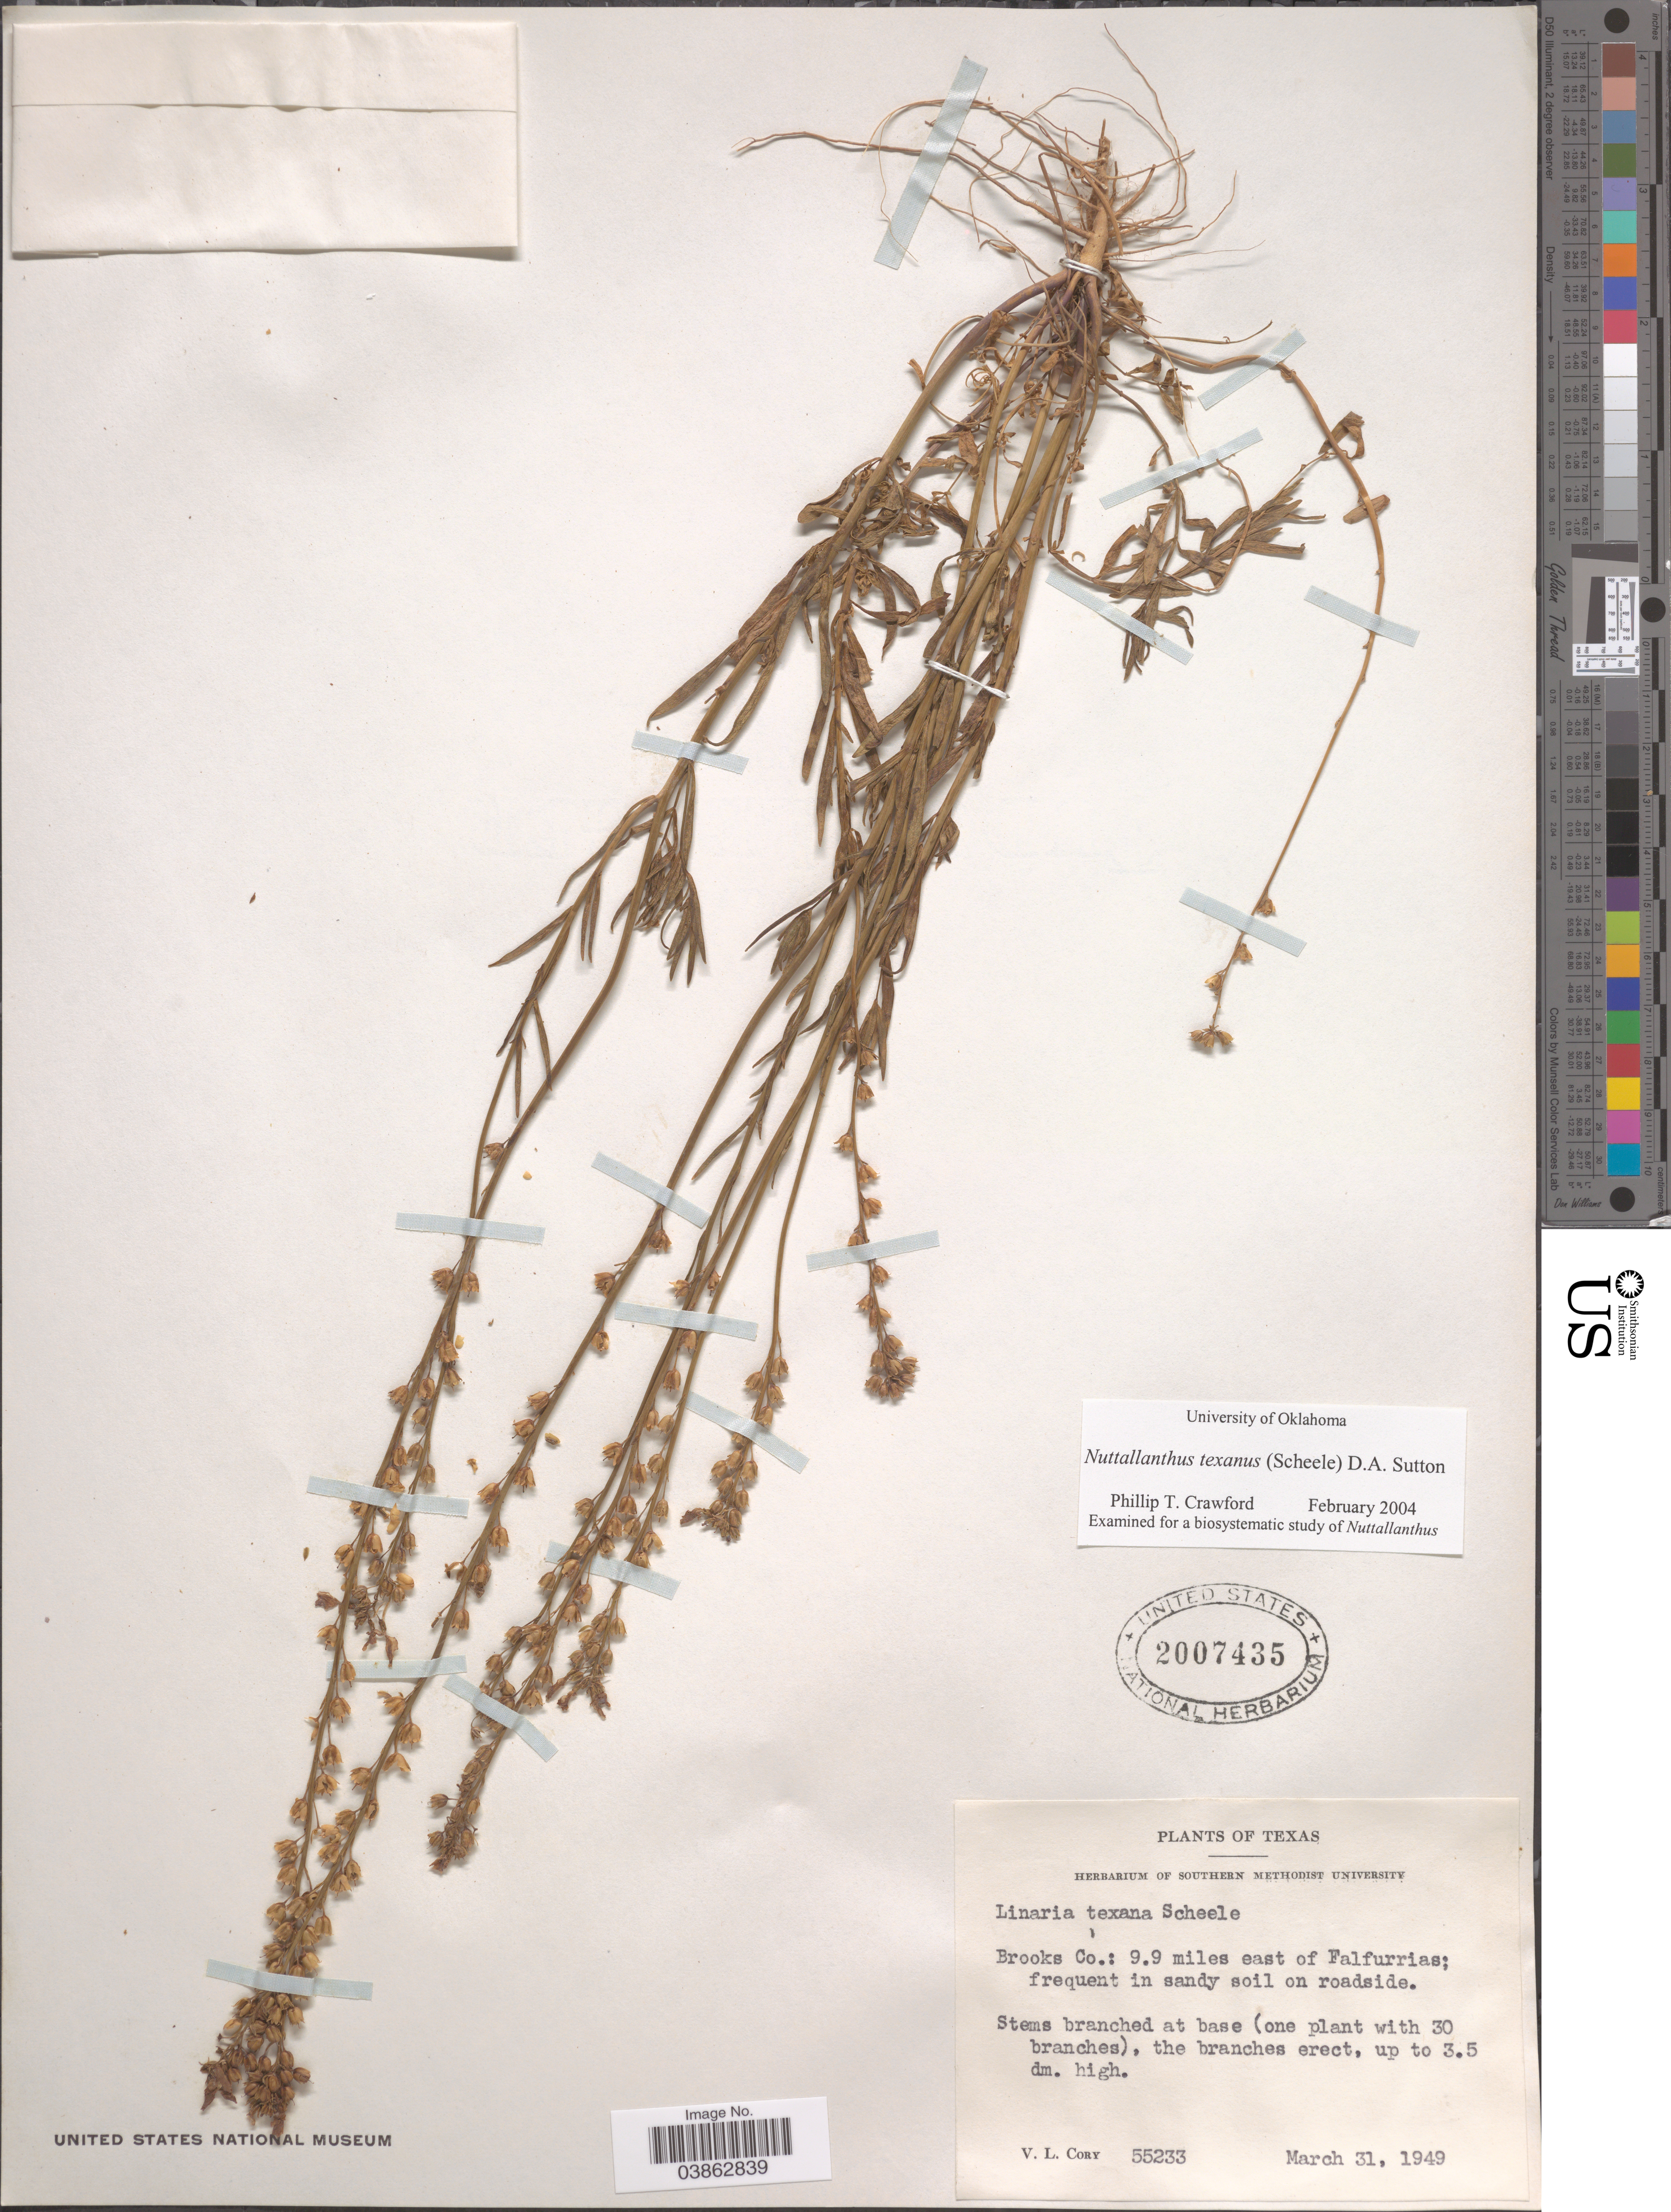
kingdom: Plantae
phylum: Tracheophyta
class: Magnoliopsida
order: Lamiales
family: Plantaginaceae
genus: Linaria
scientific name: Linaria texana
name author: Scheele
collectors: V. Cory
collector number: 55233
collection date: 1949-03-31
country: United States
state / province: Texas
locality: Brooks Co.: 9.9 miles east of Falfurrias; frequent in sandy soil on roadside.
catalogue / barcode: US 2007435